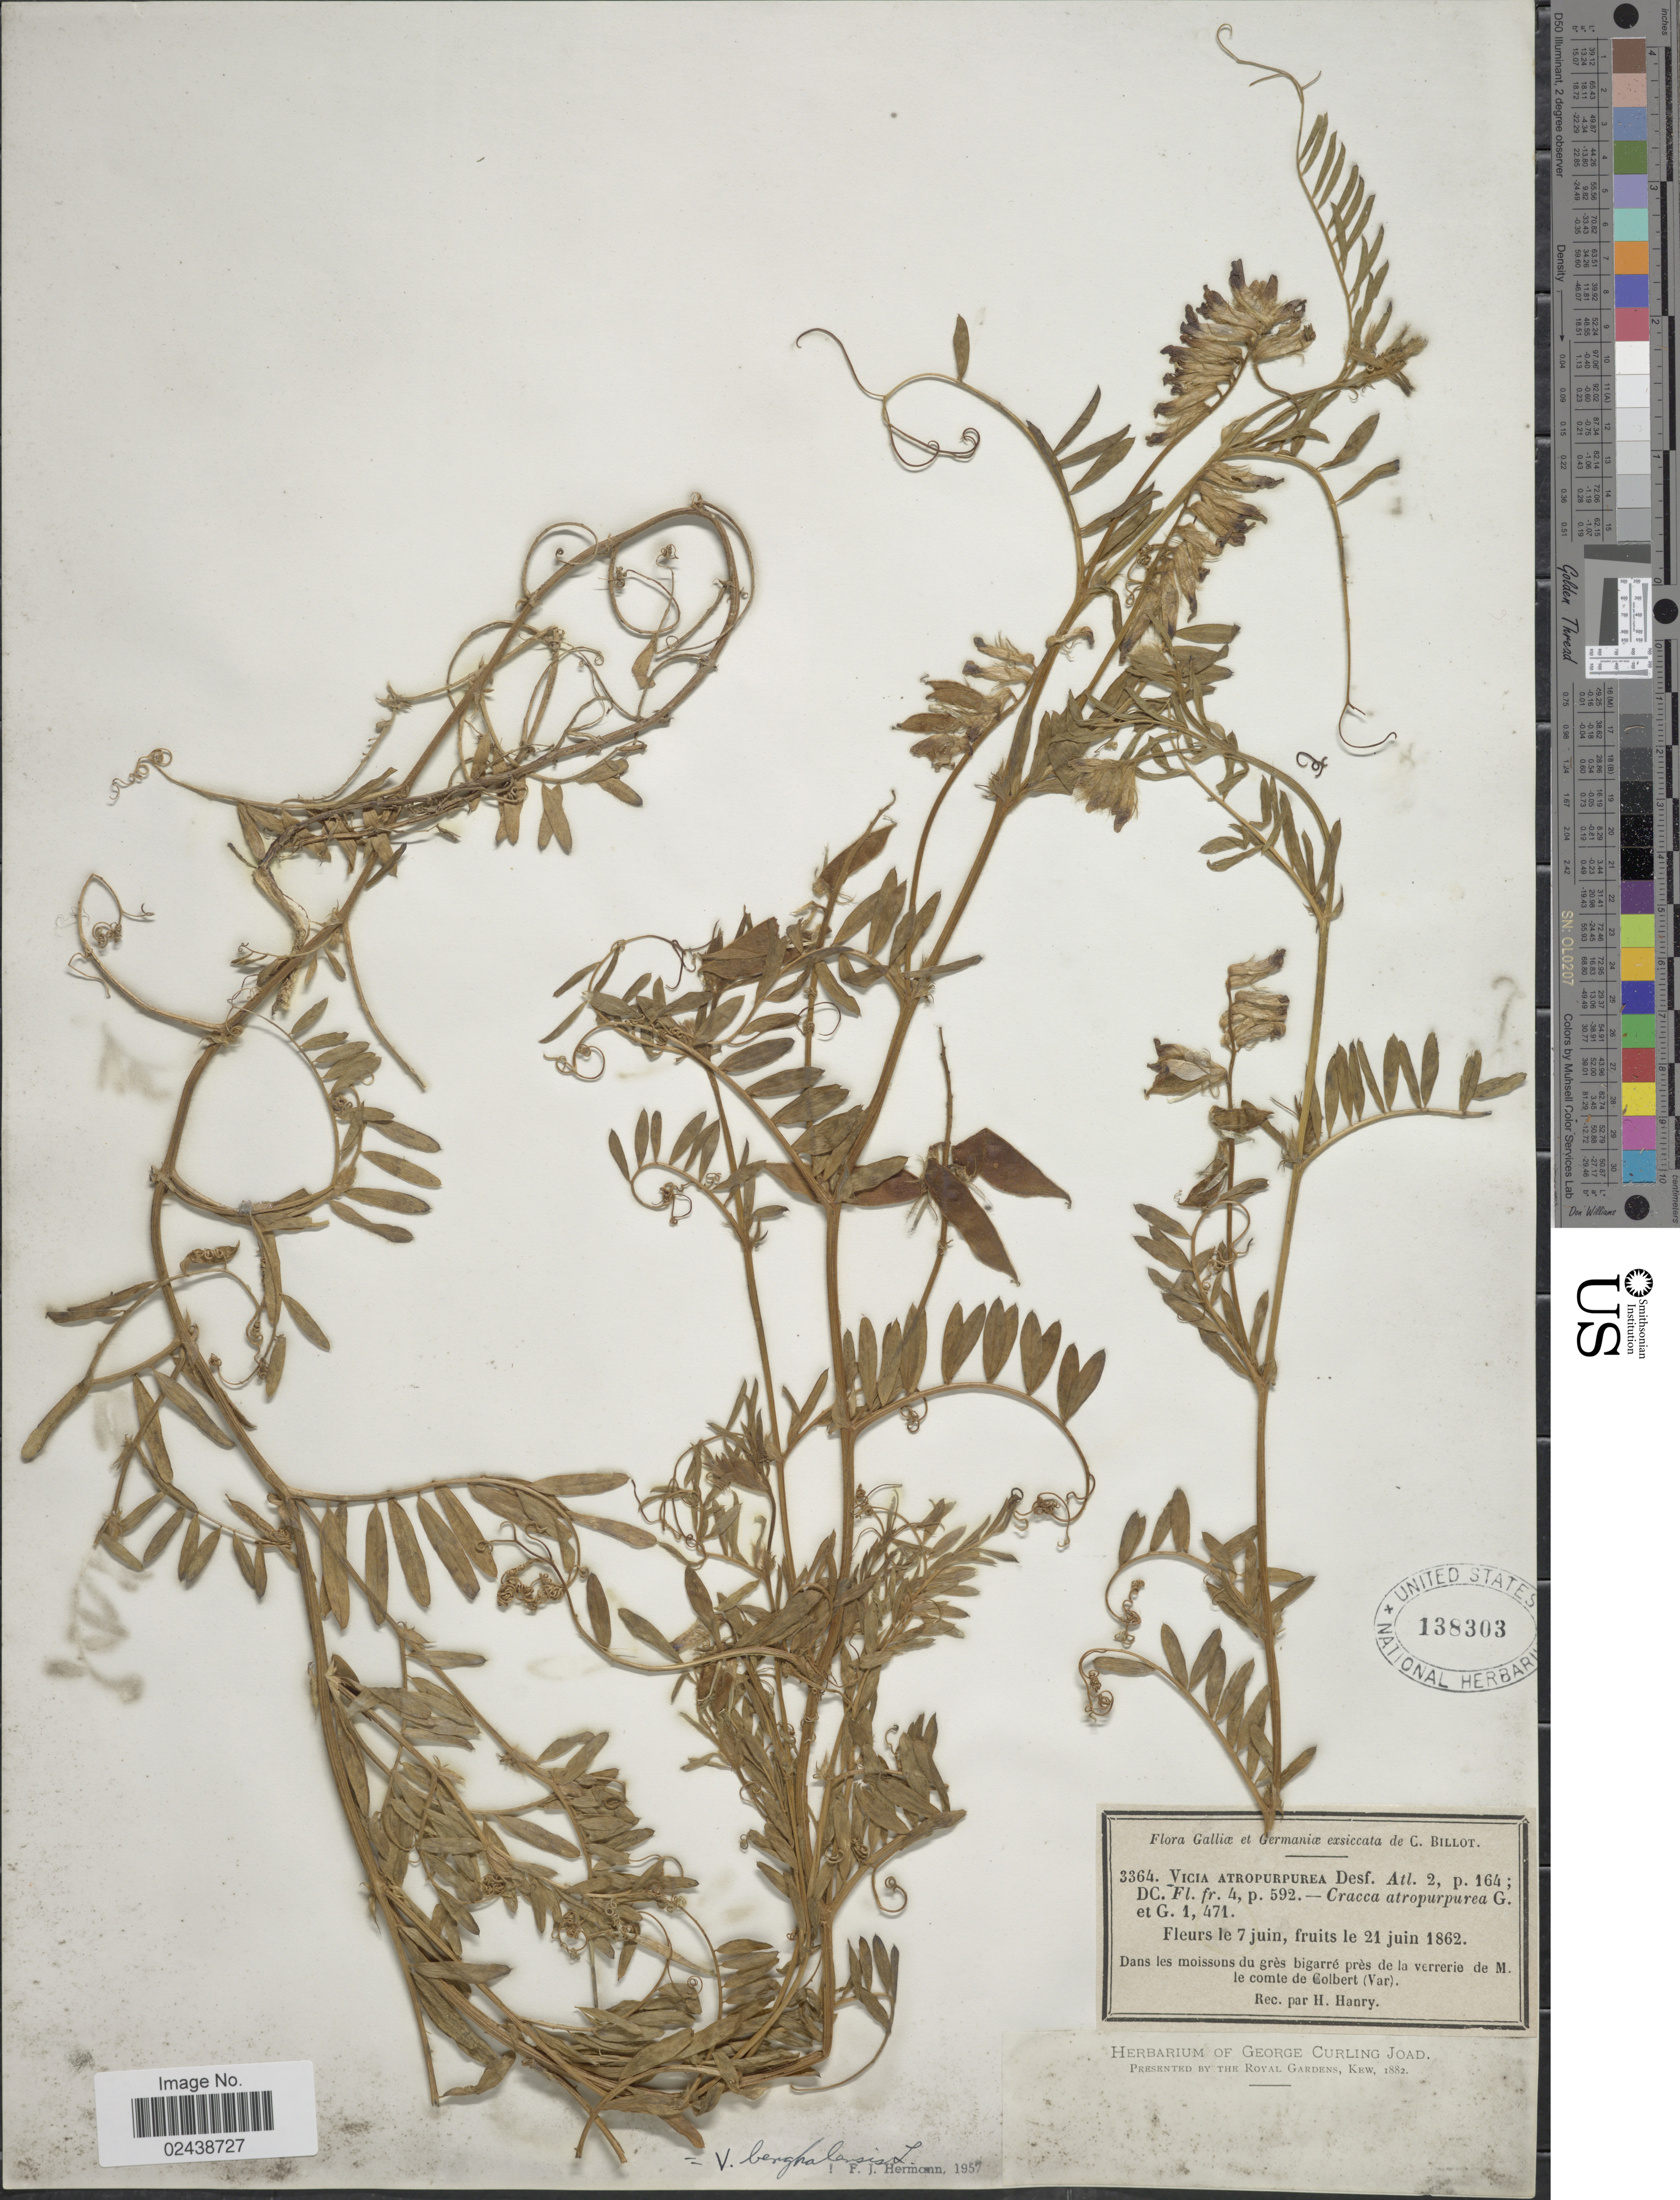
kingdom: Plantae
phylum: Tracheophyta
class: Magnoliopsida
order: Fabales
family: Fabaceae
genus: Vicia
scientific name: Vicia benghalensis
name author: L.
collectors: H. Hanry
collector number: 3364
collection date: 1862-06-07/1862-06-21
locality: Galliae et Germanicae. Dans les moissons du gres bigarre pres de la verrerie de M. le comte de Colbert (Var)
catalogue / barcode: US 138303